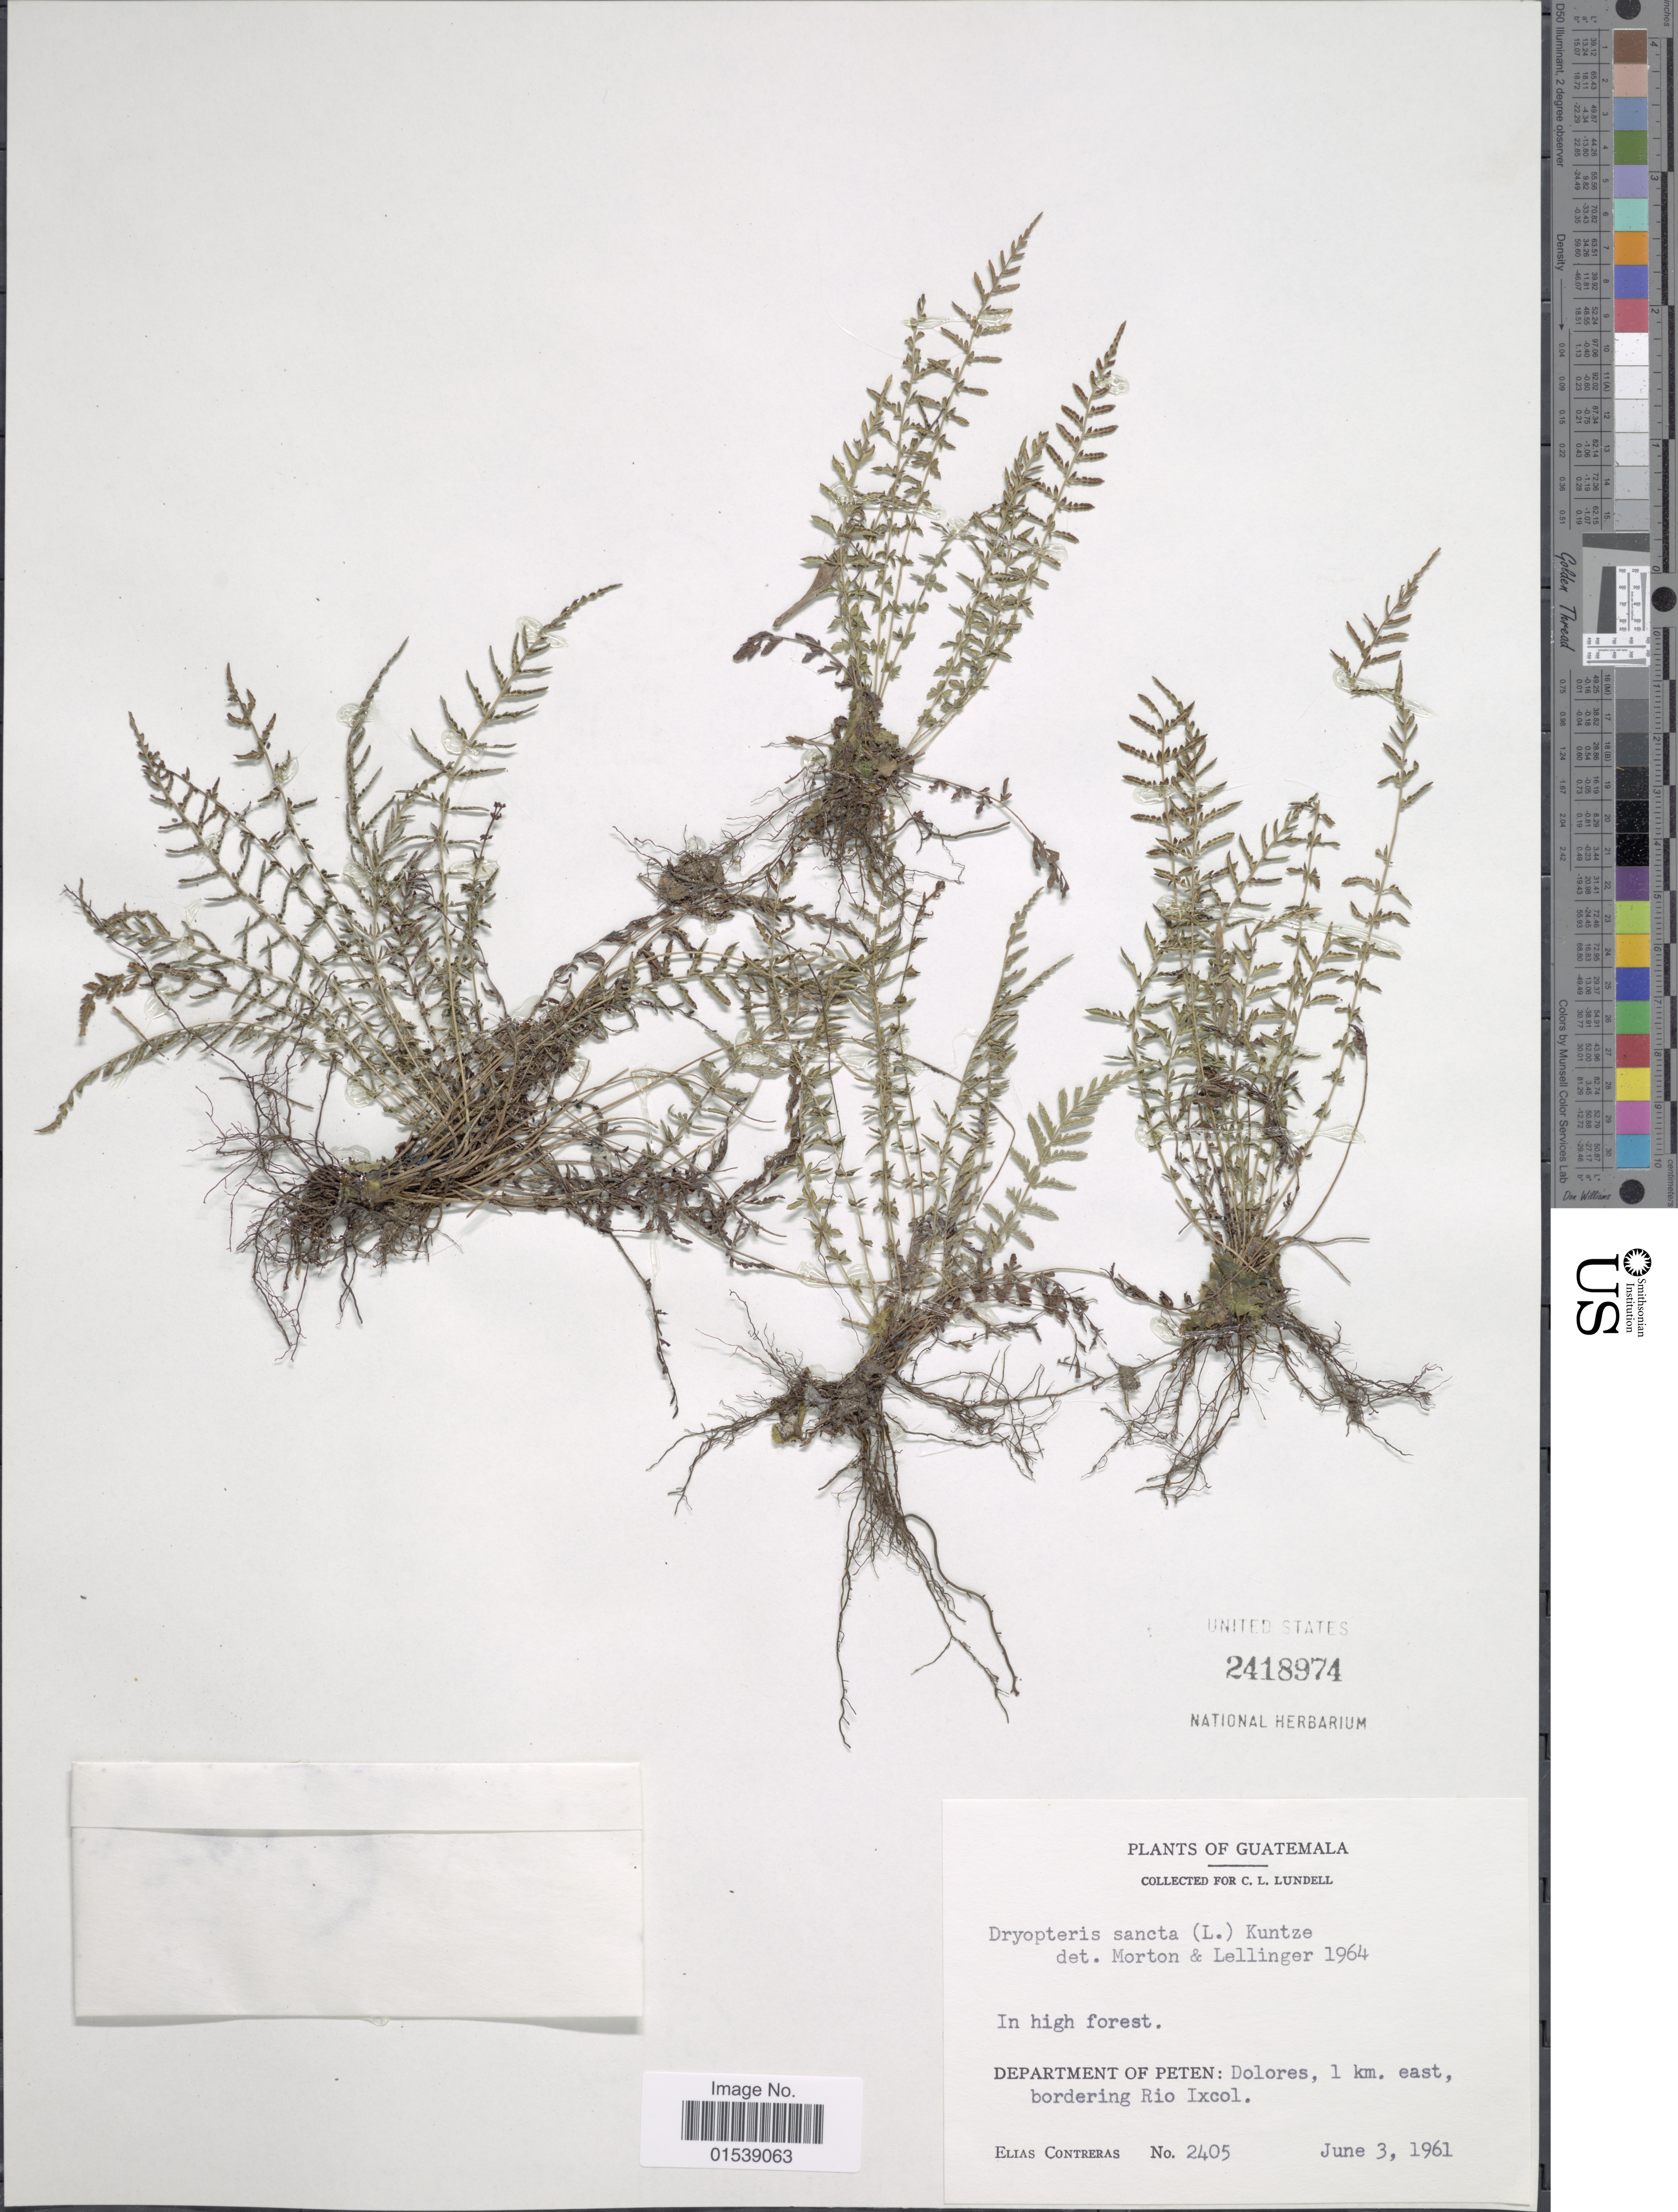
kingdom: Plantae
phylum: Tracheophyta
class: Polypodiopsida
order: Polypodiales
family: Thelypteridaceae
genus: Amauropelta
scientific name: Amauropelta sancta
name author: (L.) Pic. Serm.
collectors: E. Contreras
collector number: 2405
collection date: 1961-06-03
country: Guatemala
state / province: El Petén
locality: Department of Peten: Dolores, 1 km east, bordering Rio Ixcol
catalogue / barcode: US 2418974